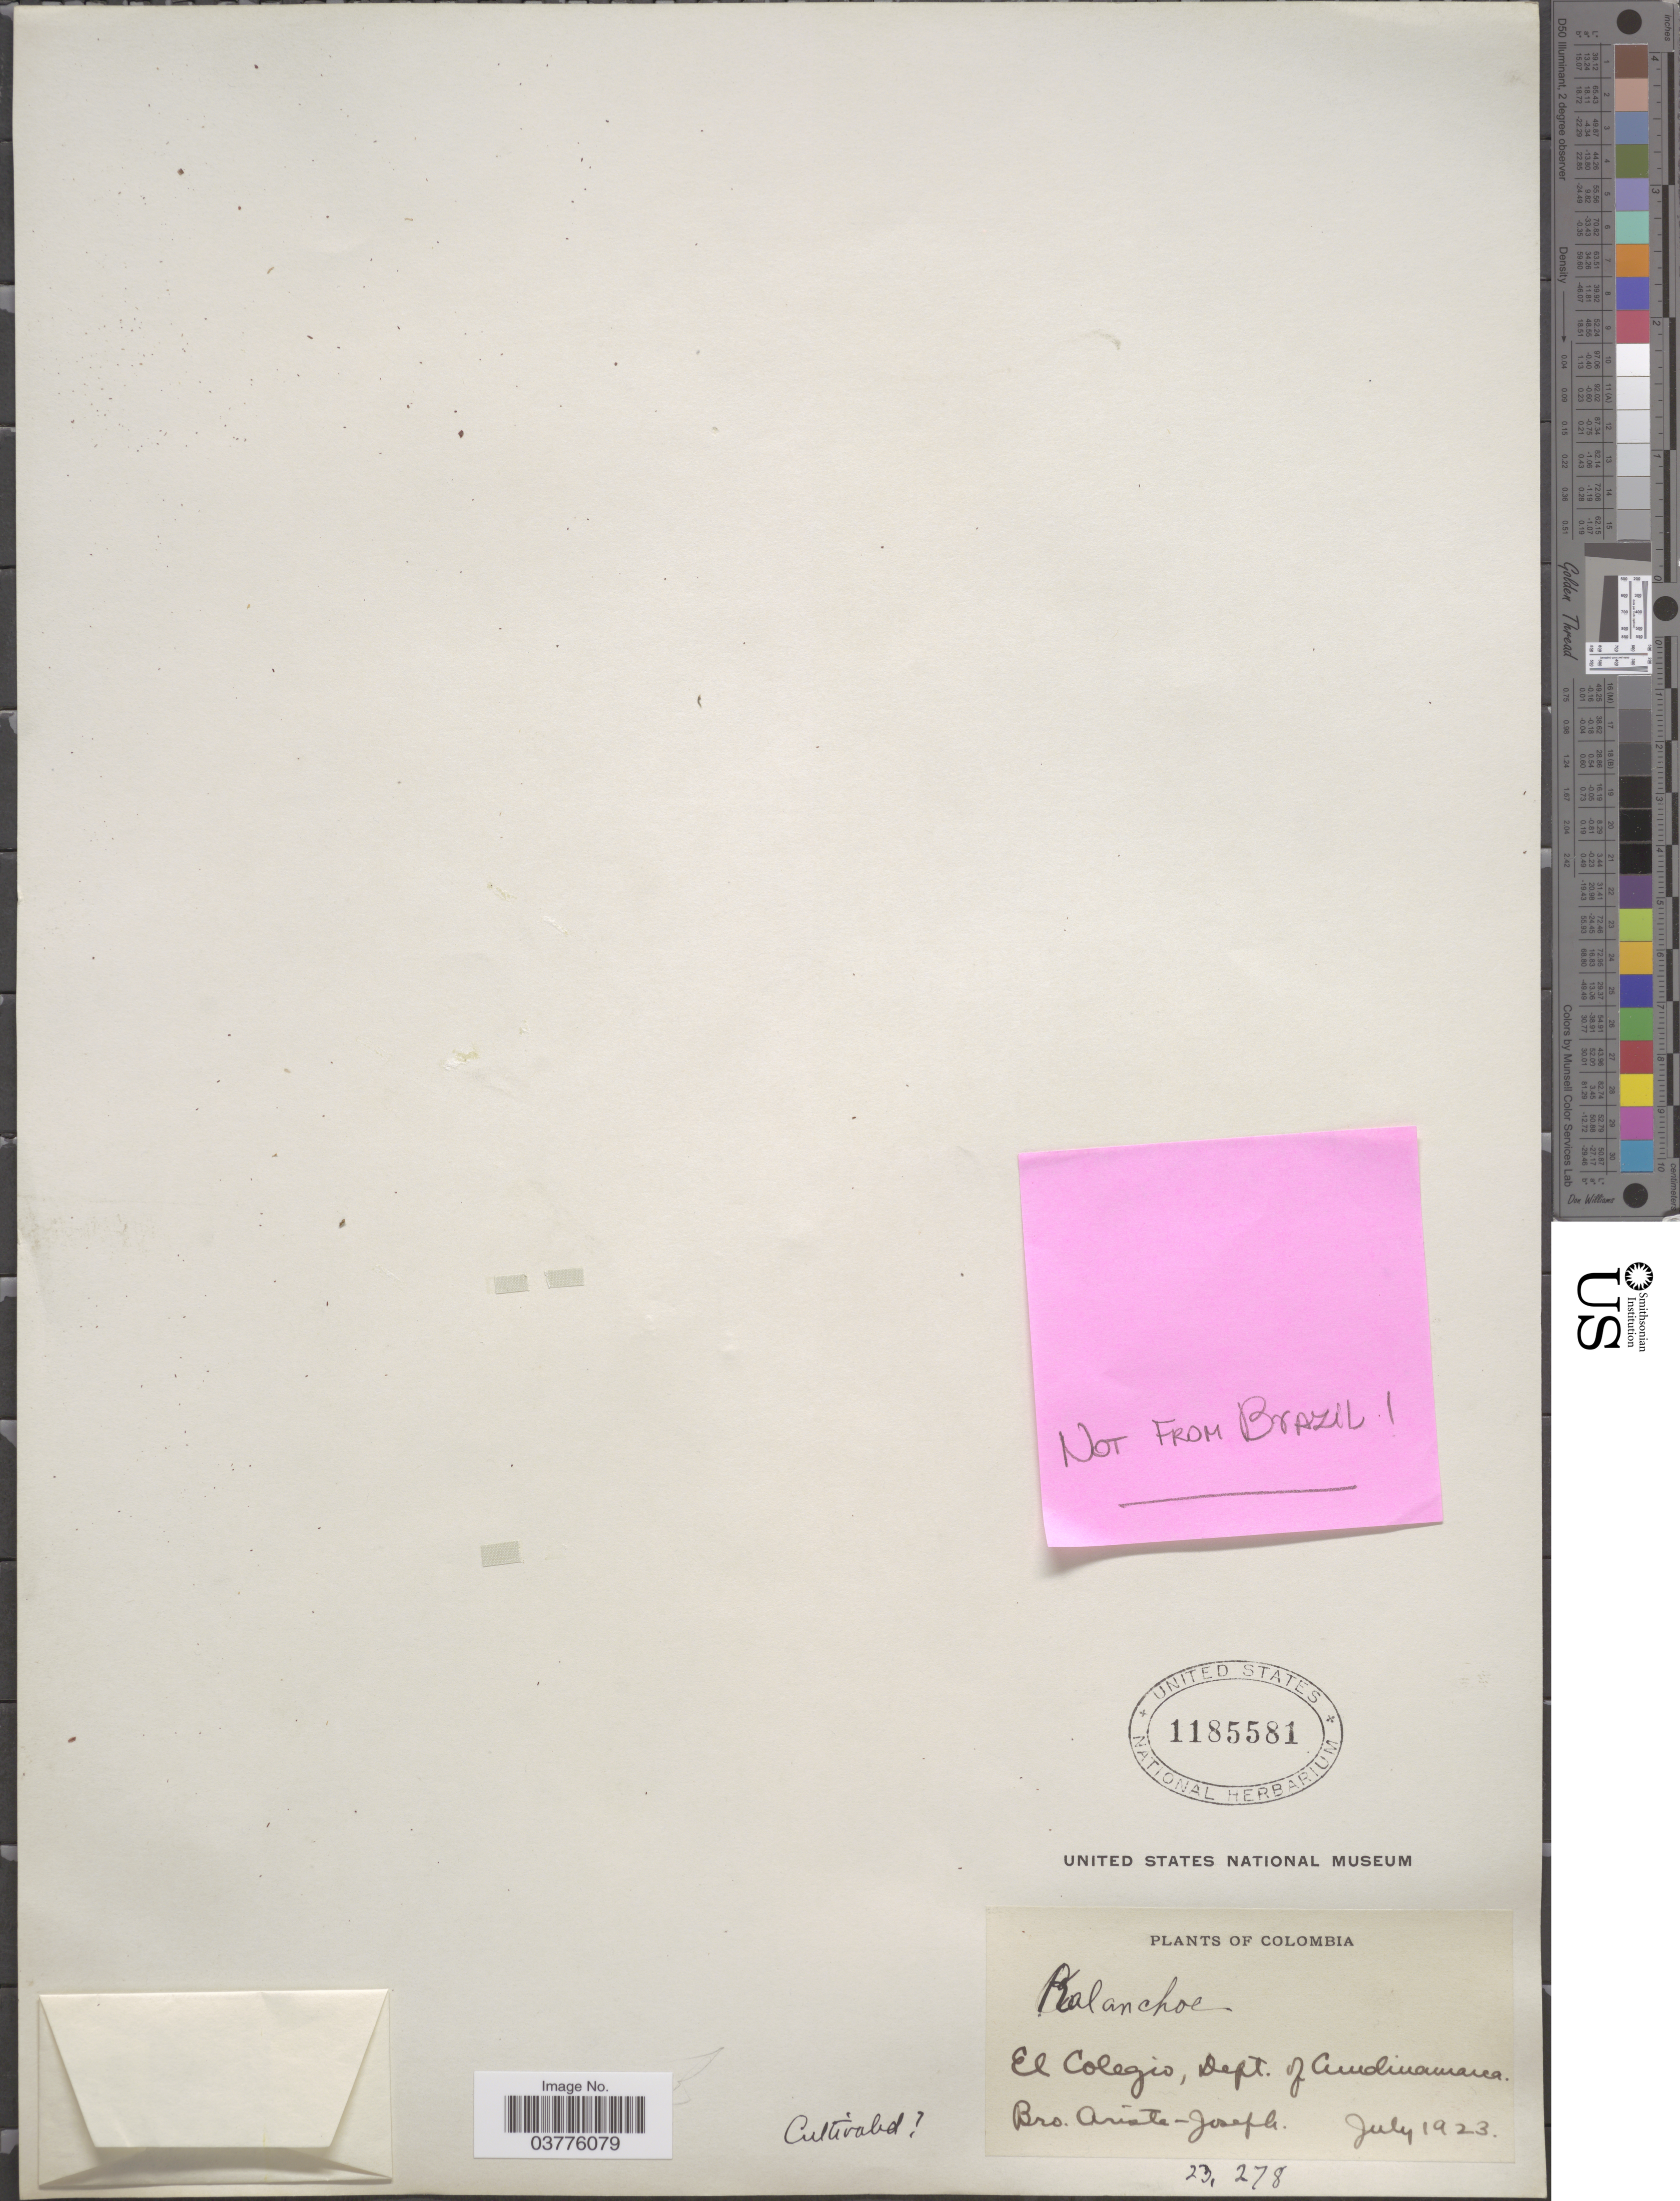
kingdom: Plantae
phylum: Tracheophyta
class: Magnoliopsida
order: Saxifragales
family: Crassulaceae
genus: Kalanchoe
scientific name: Kalanchoe sp.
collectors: Bro. Ariste-Joseph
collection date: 1923-07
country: Colombia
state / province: Cundinamarca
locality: El Colegio, Dept. of Cundinamarca.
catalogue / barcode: US 1185581